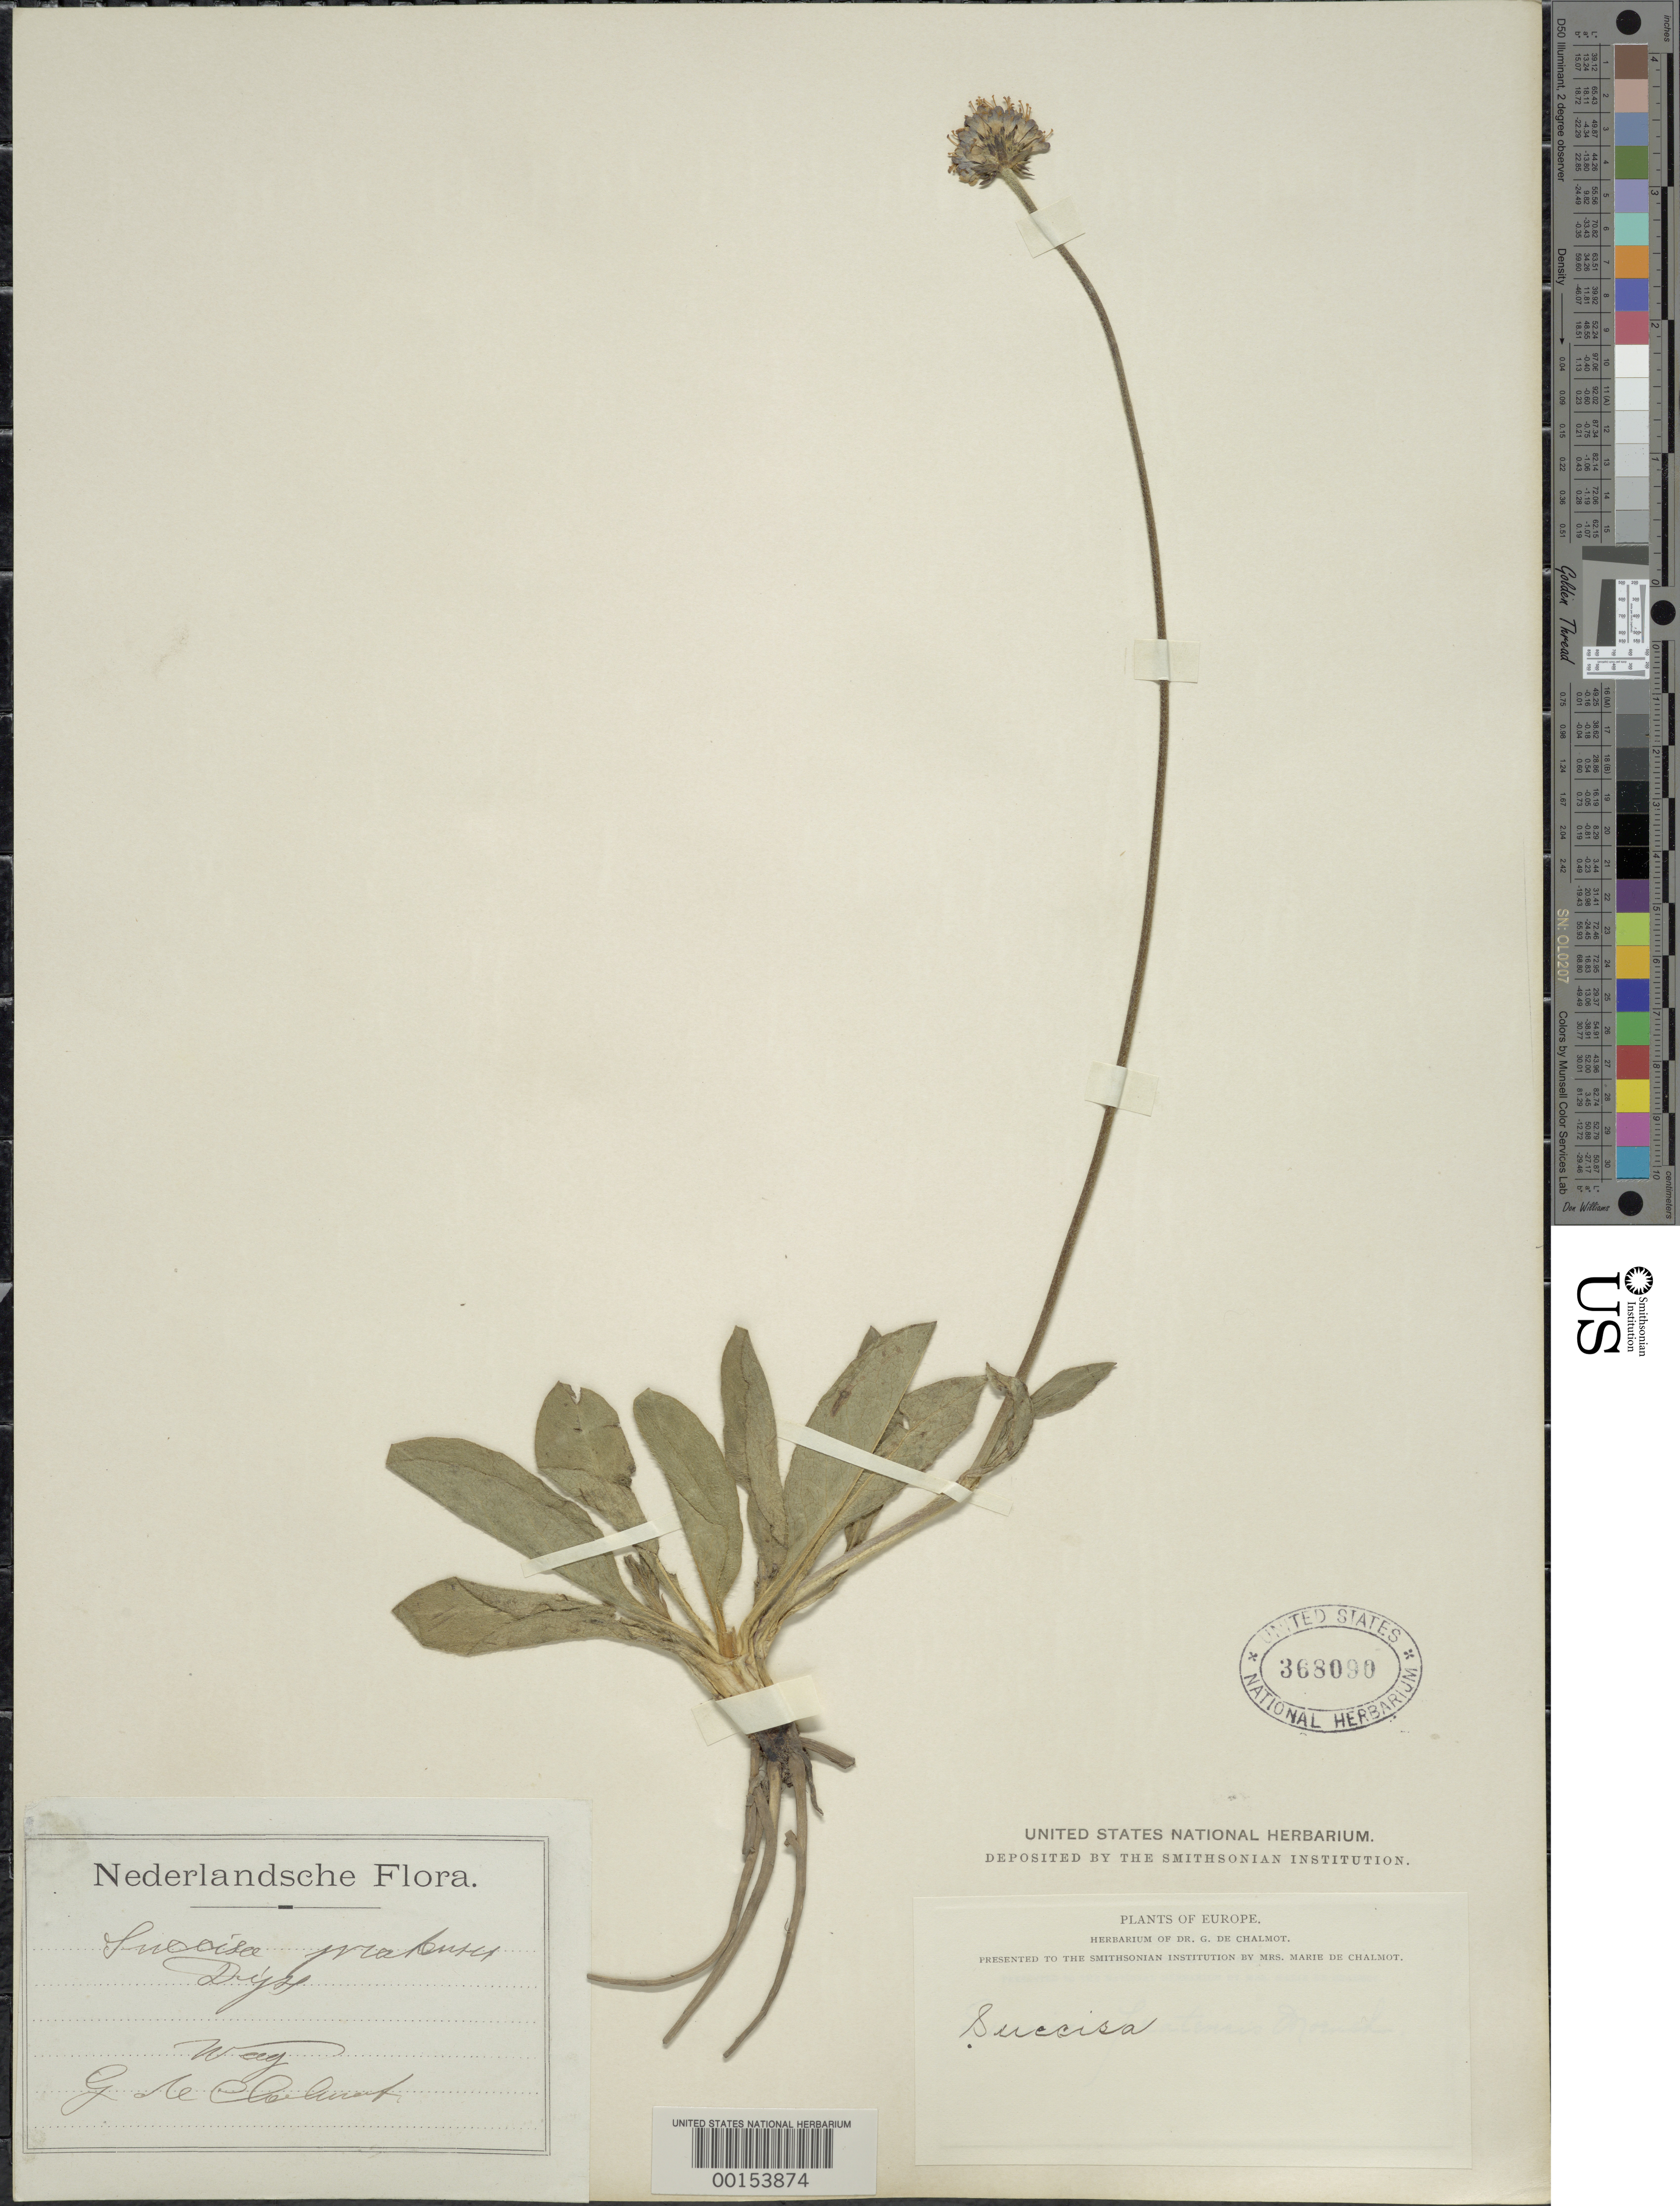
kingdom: Plantae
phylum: Tracheophyta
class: Magnoliopsida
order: Dipsacales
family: Caprifoliaceae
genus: Succisa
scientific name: Succisa pratensis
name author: Moench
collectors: G. de Chalmot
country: Netherlands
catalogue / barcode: US 368090